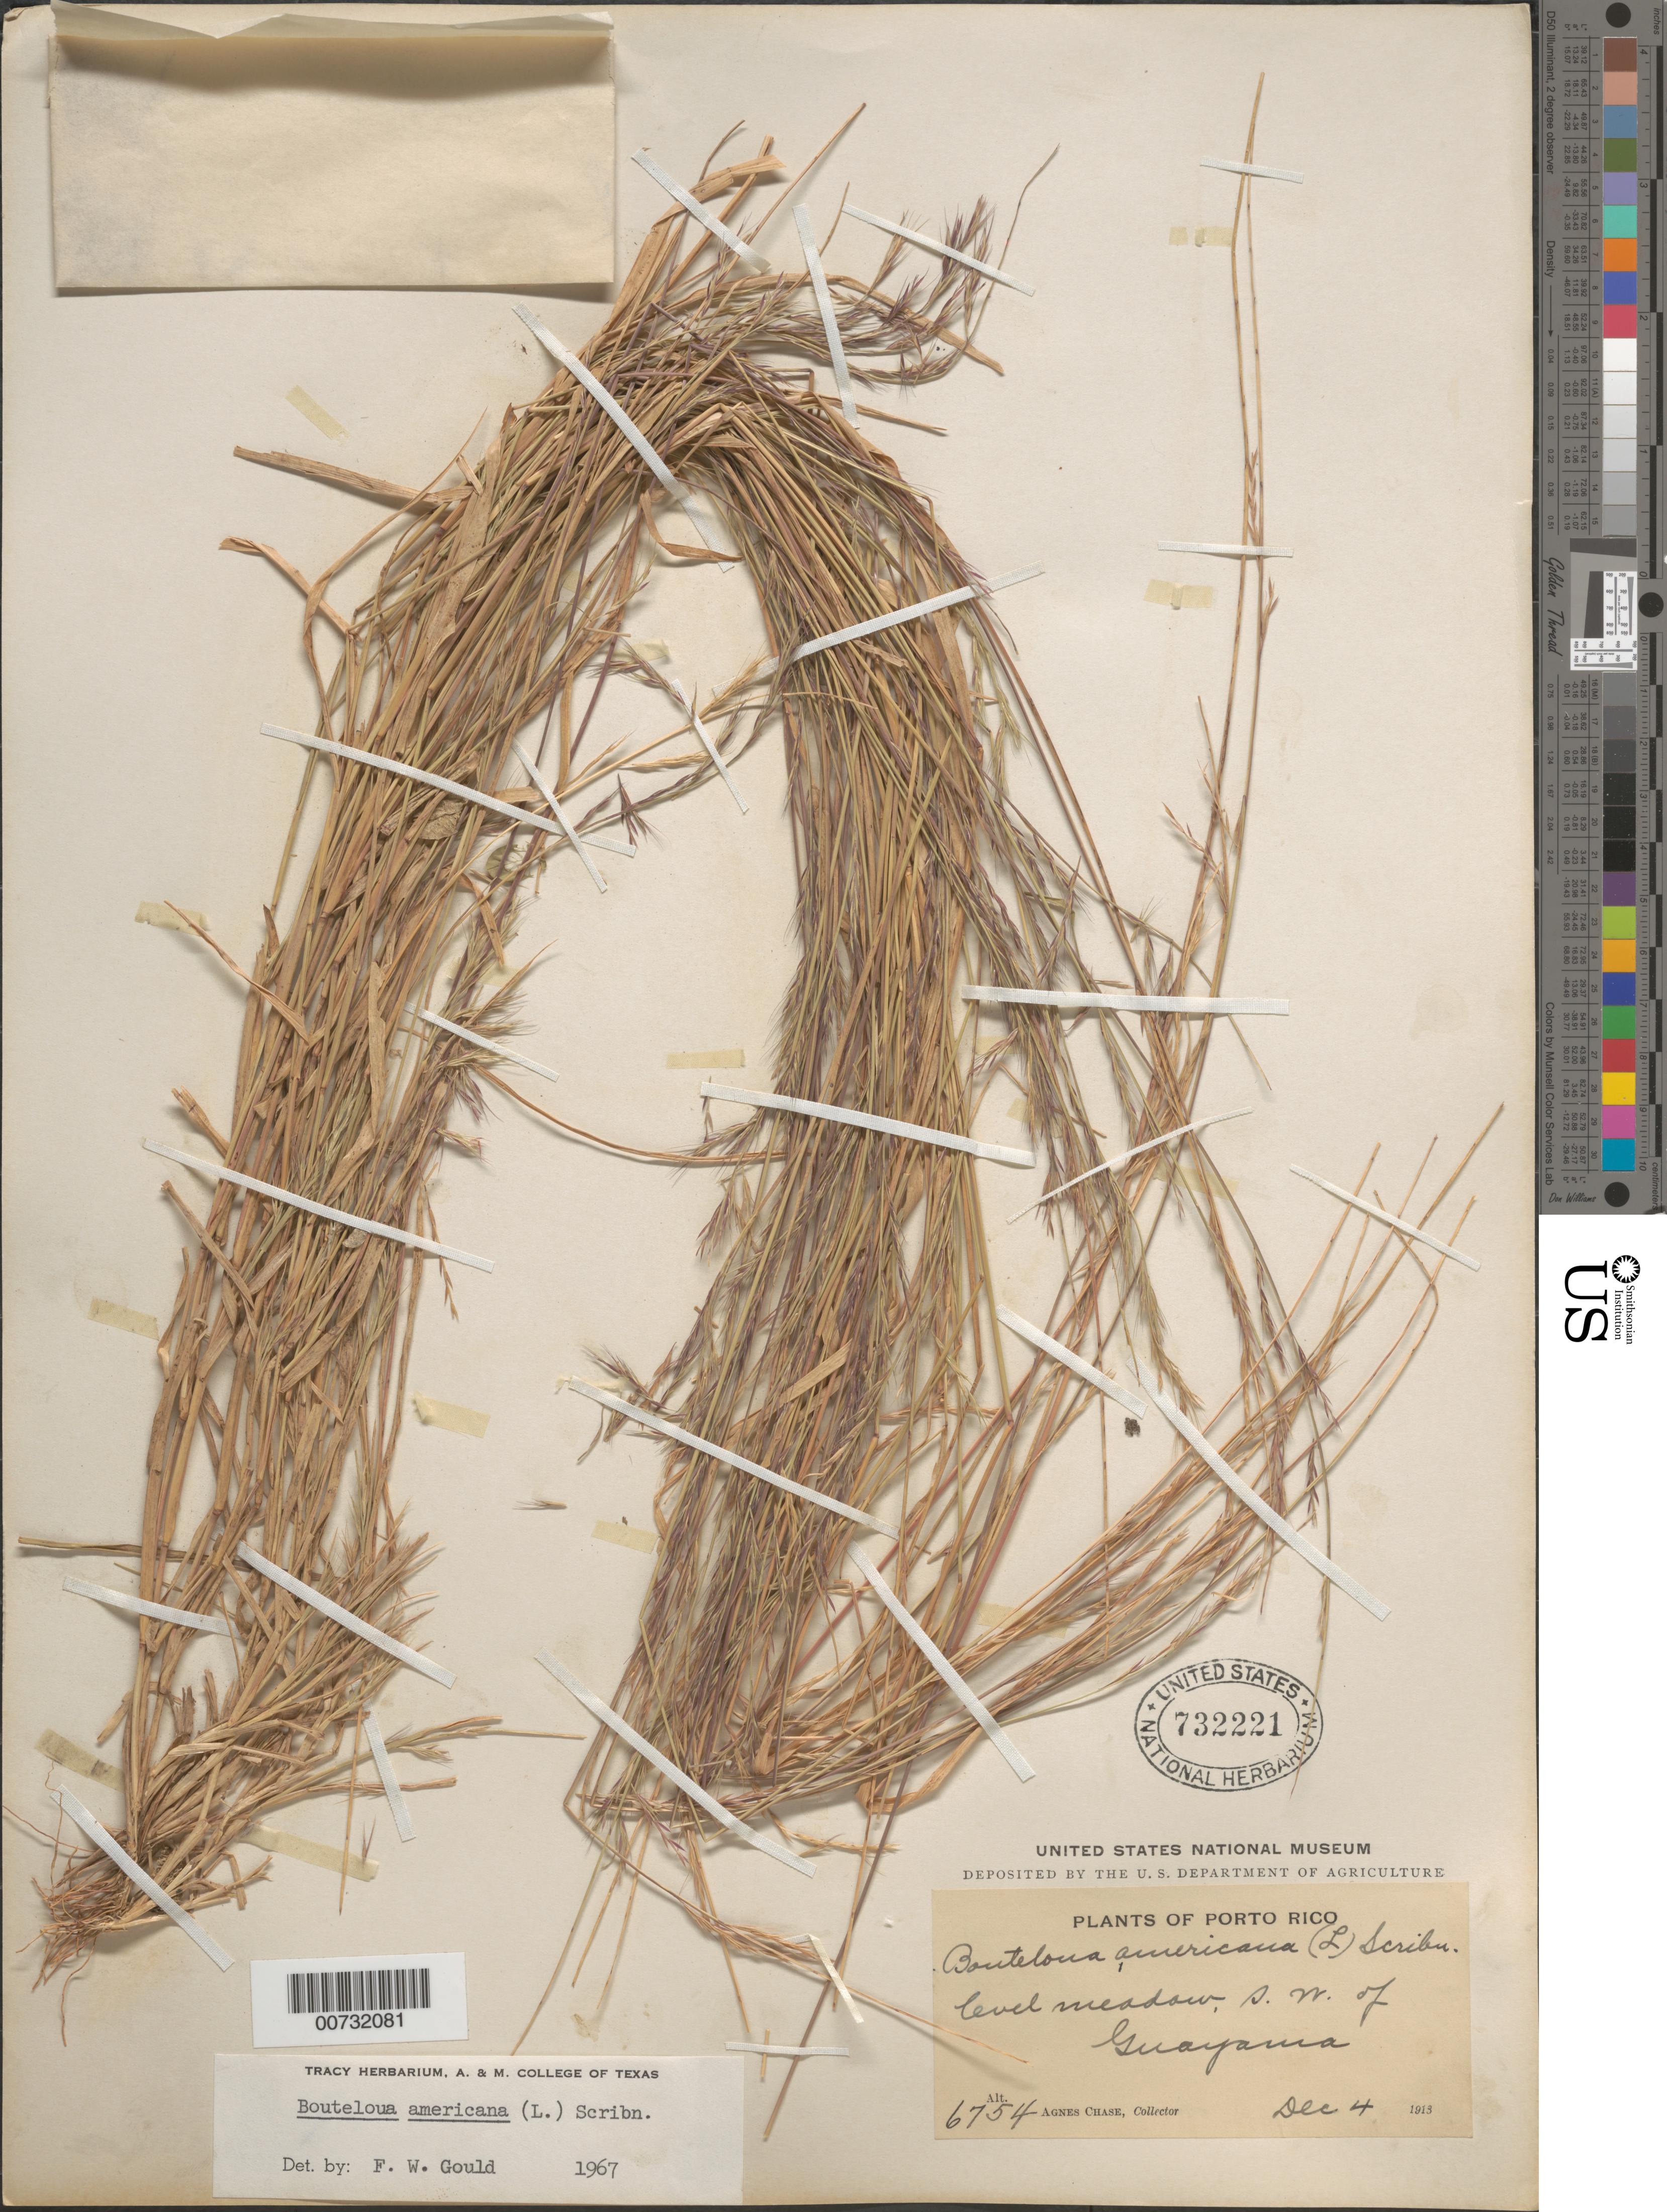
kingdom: Plantae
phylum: Tracheophyta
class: Liliopsida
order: Poales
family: Poaceae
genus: Bouteloua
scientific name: Bouteloua americana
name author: (L.) Scribn.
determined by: Gould, F. W.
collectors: A. Chase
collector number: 6754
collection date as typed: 04 Dec 1913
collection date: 1913-12-04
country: Puerto Rico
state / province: Cayey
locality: Guayama, SW of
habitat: Level meadow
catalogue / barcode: US 732221